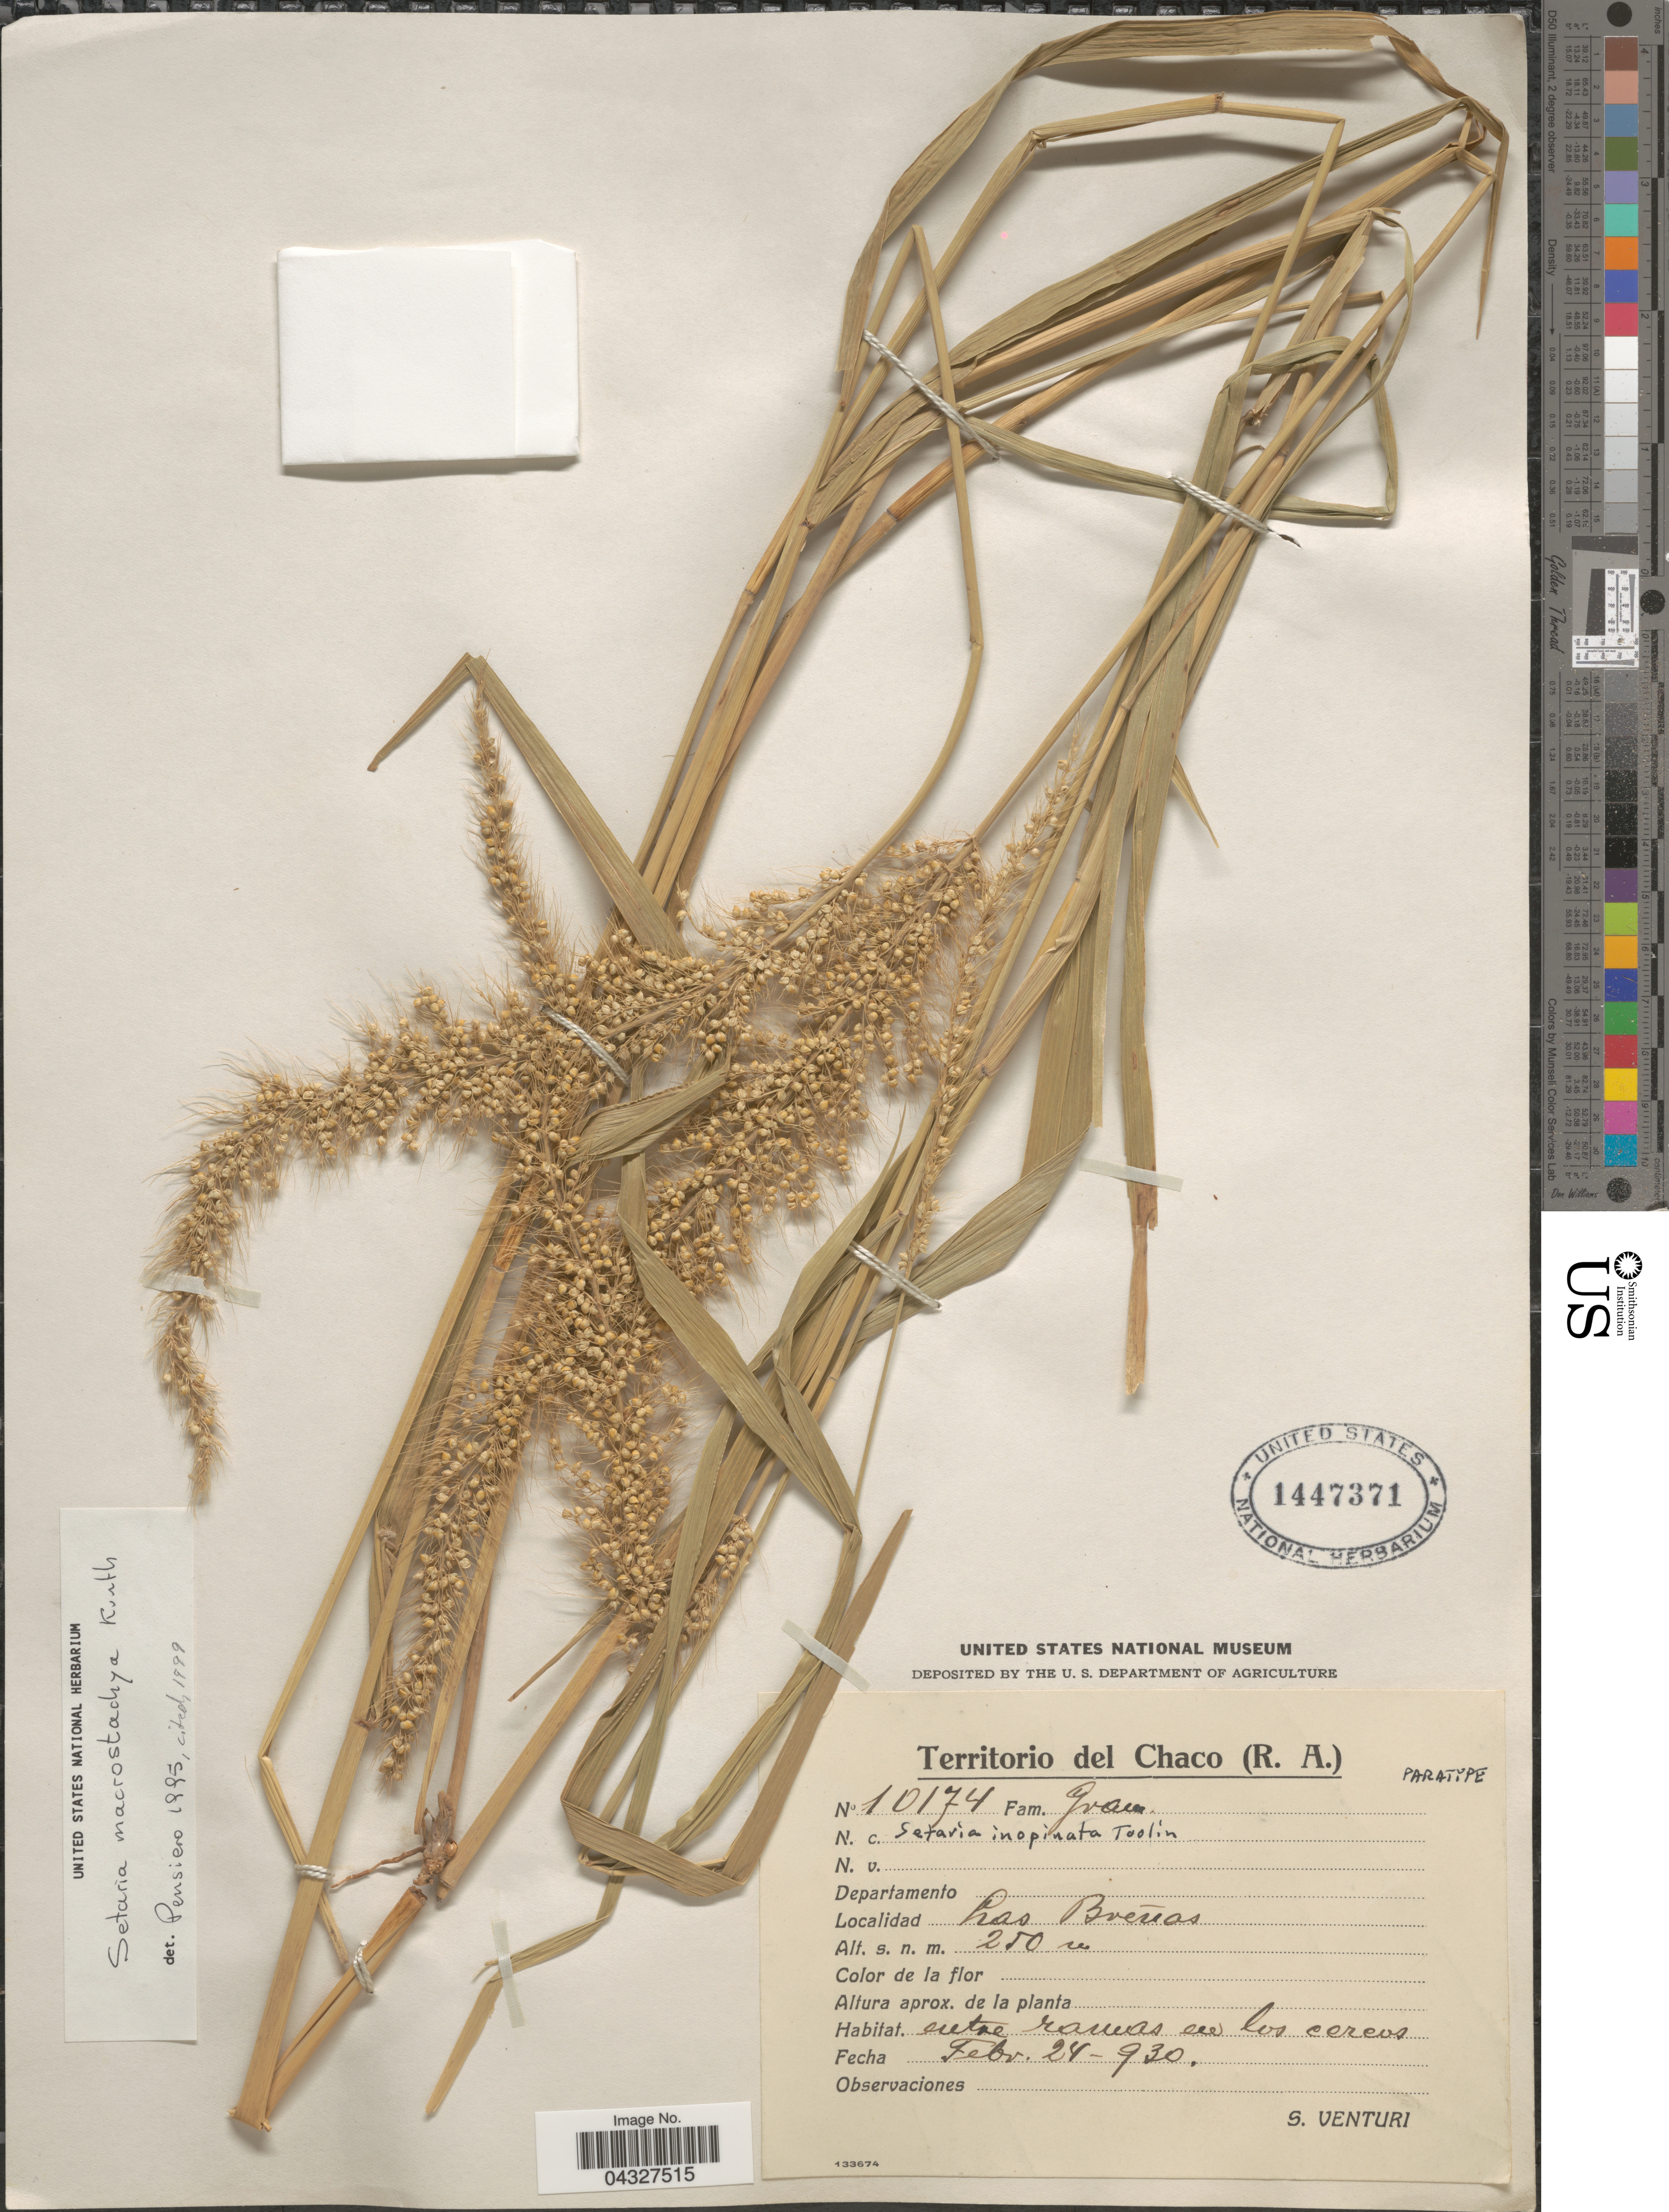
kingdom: Plantae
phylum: Tracheophyta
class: Liliopsida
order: Poales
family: Poaceae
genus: Setaria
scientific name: Setaria macrostachya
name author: Kunth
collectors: S. Venturi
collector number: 10174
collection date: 1930-02-24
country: Argentina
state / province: Chaco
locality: Las Breñas.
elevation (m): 250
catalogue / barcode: US 1447371